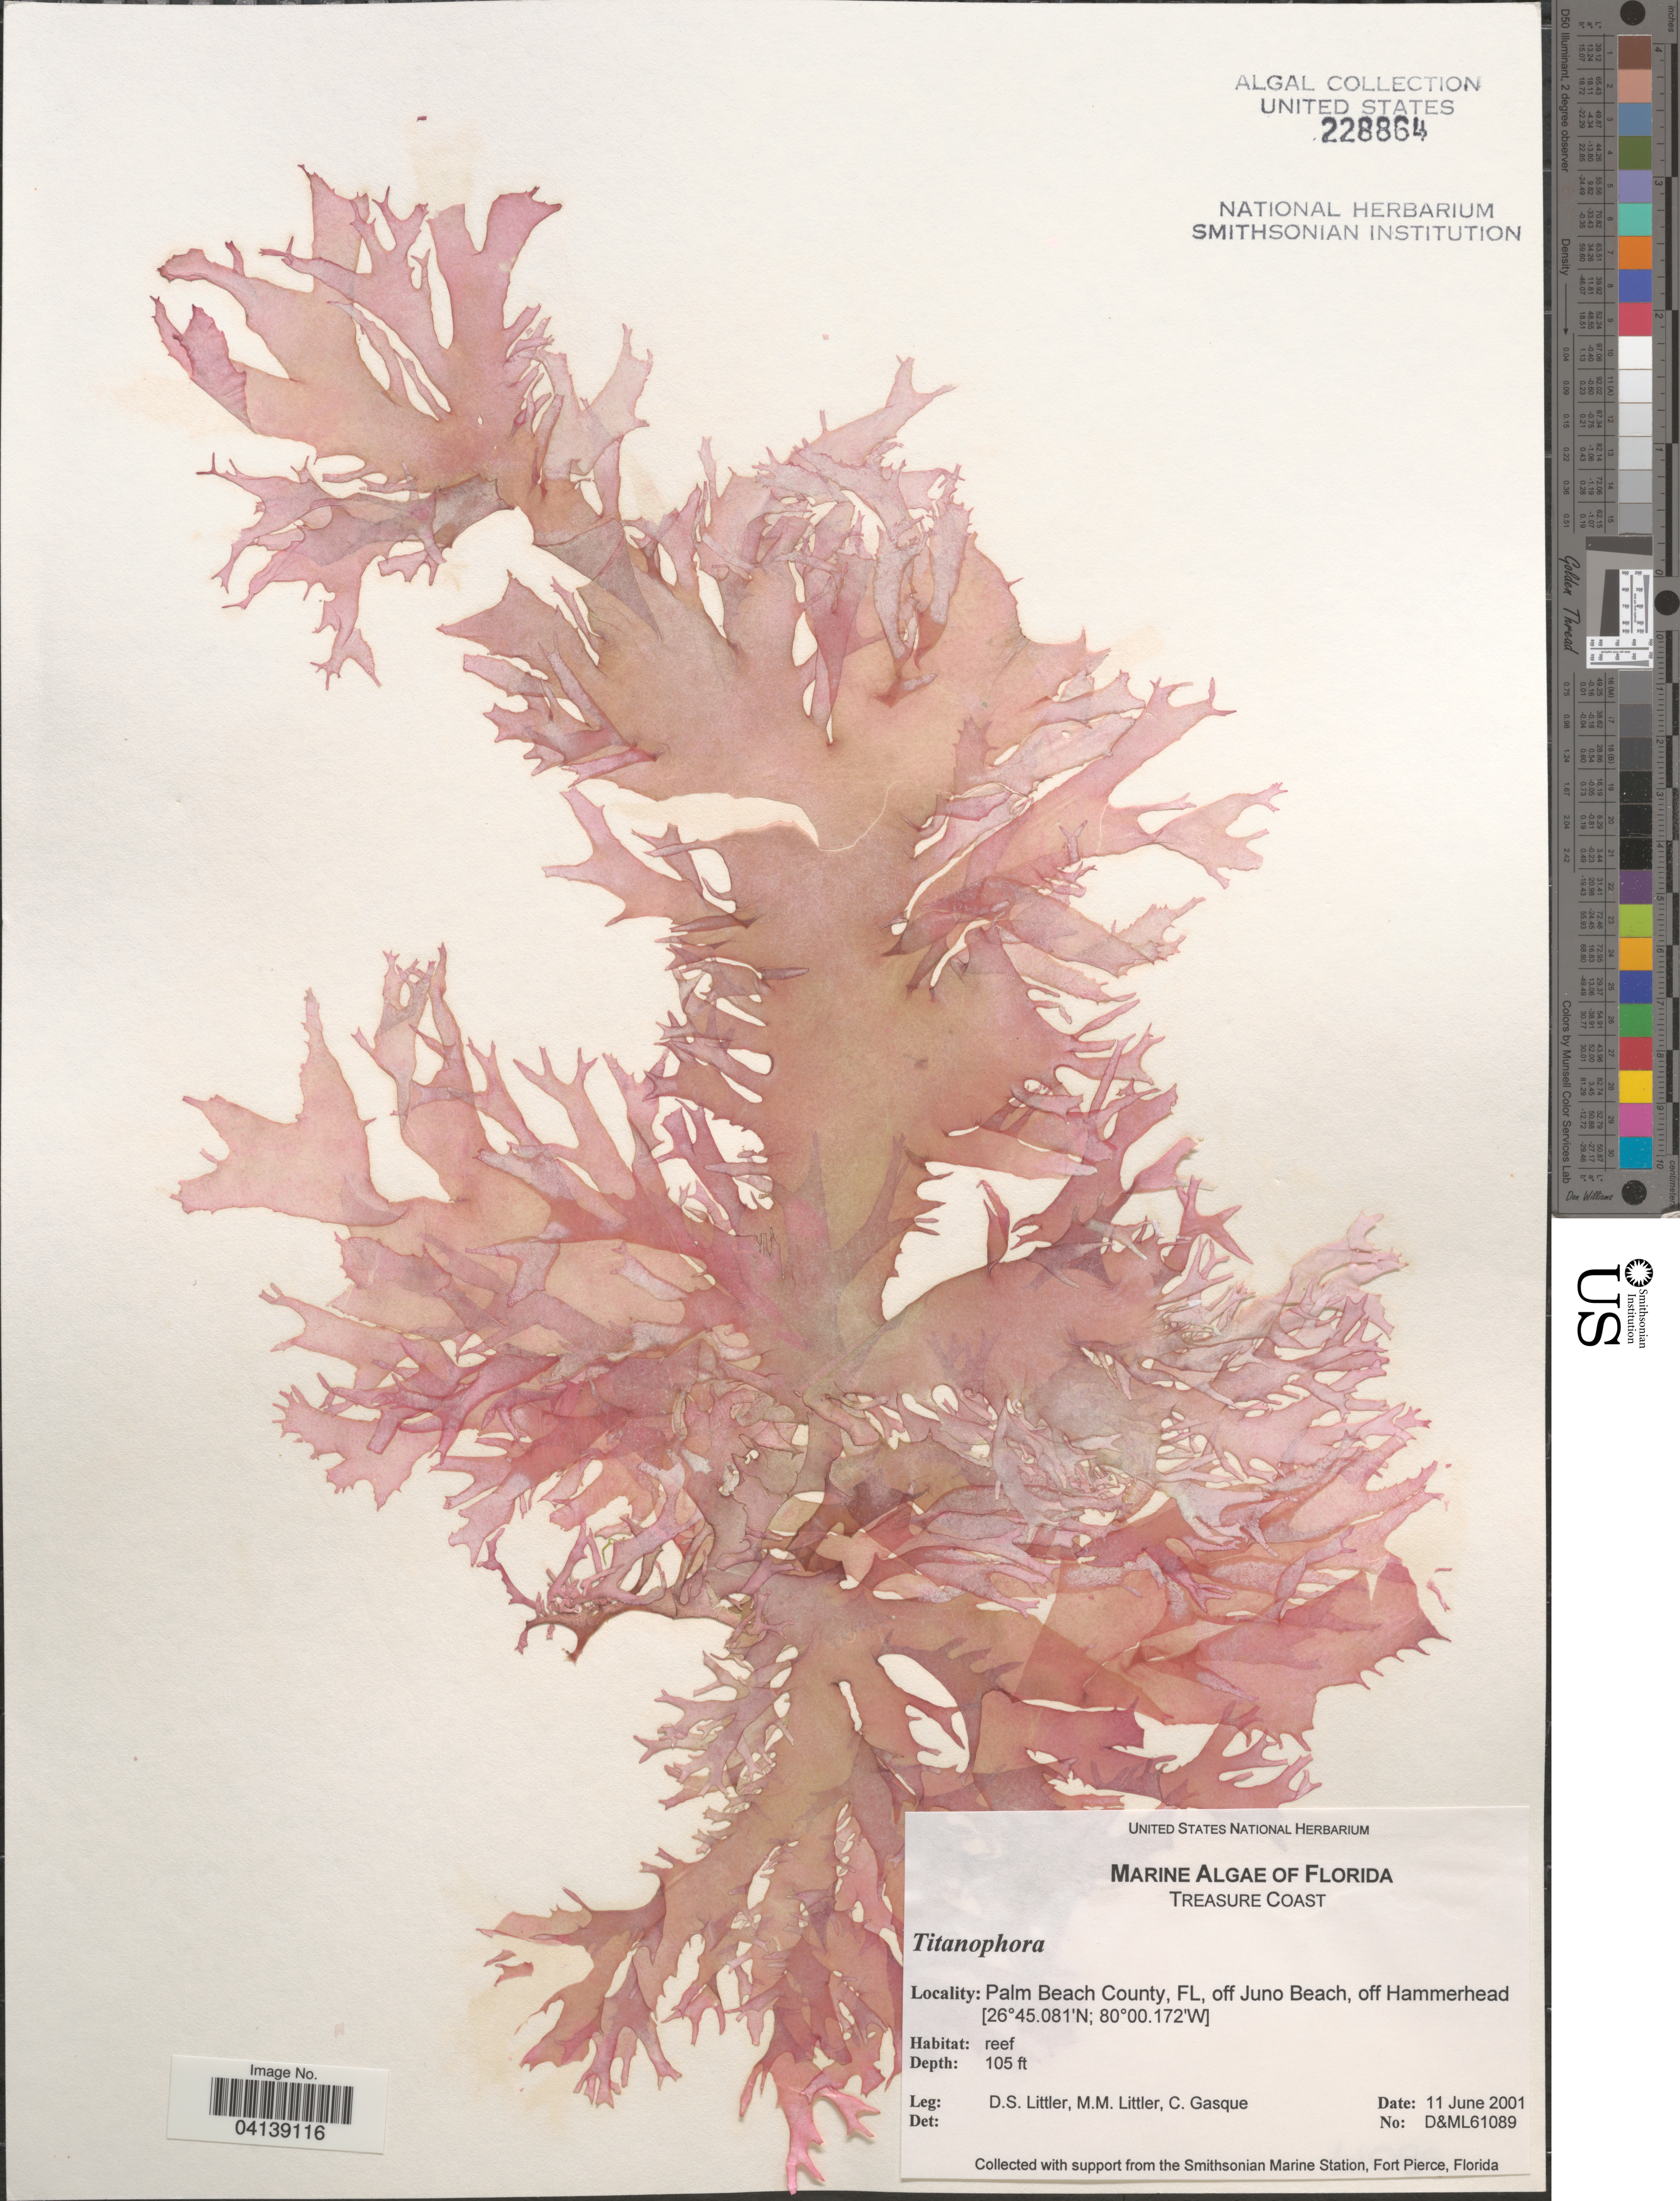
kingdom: Plantae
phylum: Rhodophyta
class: Florideophyceae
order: Nemastomatales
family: Schizymeniaceae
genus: Titanophora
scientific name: Titanophora sp.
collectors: D. S. Littler & C. Gasque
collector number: D&ML61089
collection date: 2001-06-11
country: United States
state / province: Florida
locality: Treasure Coast. Palm Beach County, off Juno Beach, off Hammerhead.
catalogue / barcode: US 228864